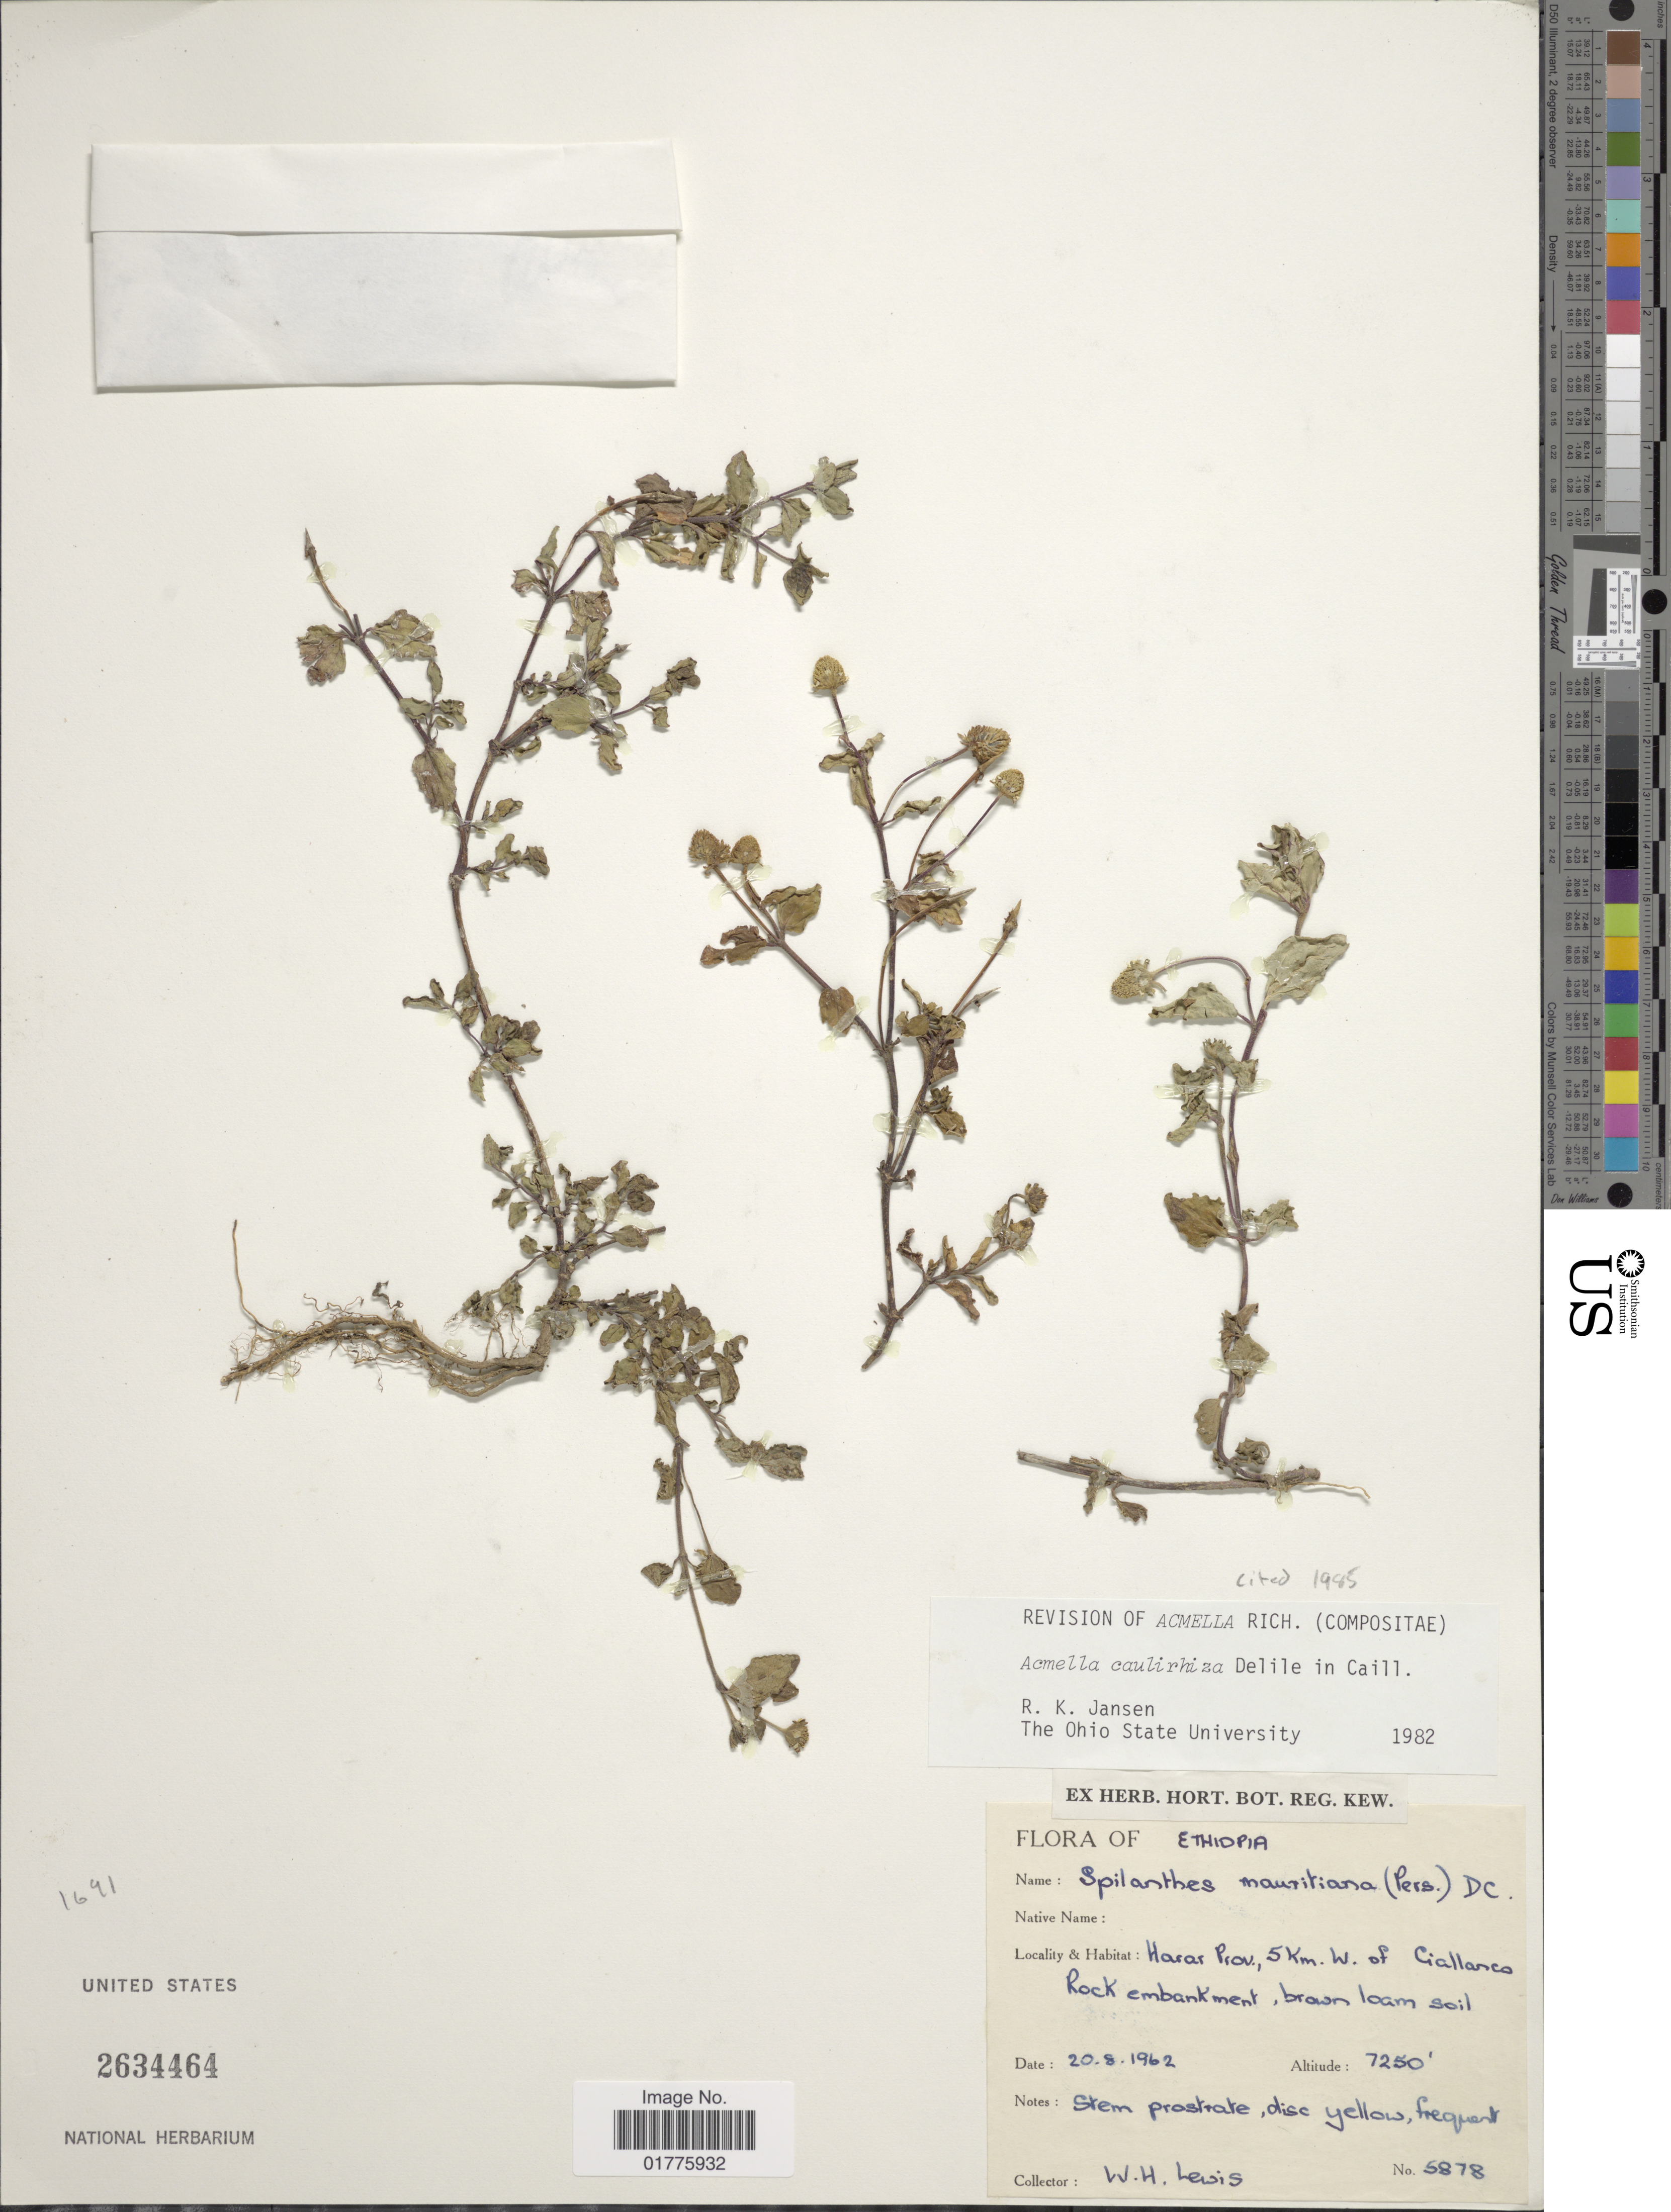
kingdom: Plantae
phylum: Tracheophyta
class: Magnoliopsida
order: Asterales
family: Asteraceae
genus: Acmella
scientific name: Acmella caulirhiza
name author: Delile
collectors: W. H. Lewis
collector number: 5878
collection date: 1962-08-20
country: Ethiopia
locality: Harar Prov., 5 Km W. of Cillanca, Rock embankment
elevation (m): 2210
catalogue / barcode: US 2634464